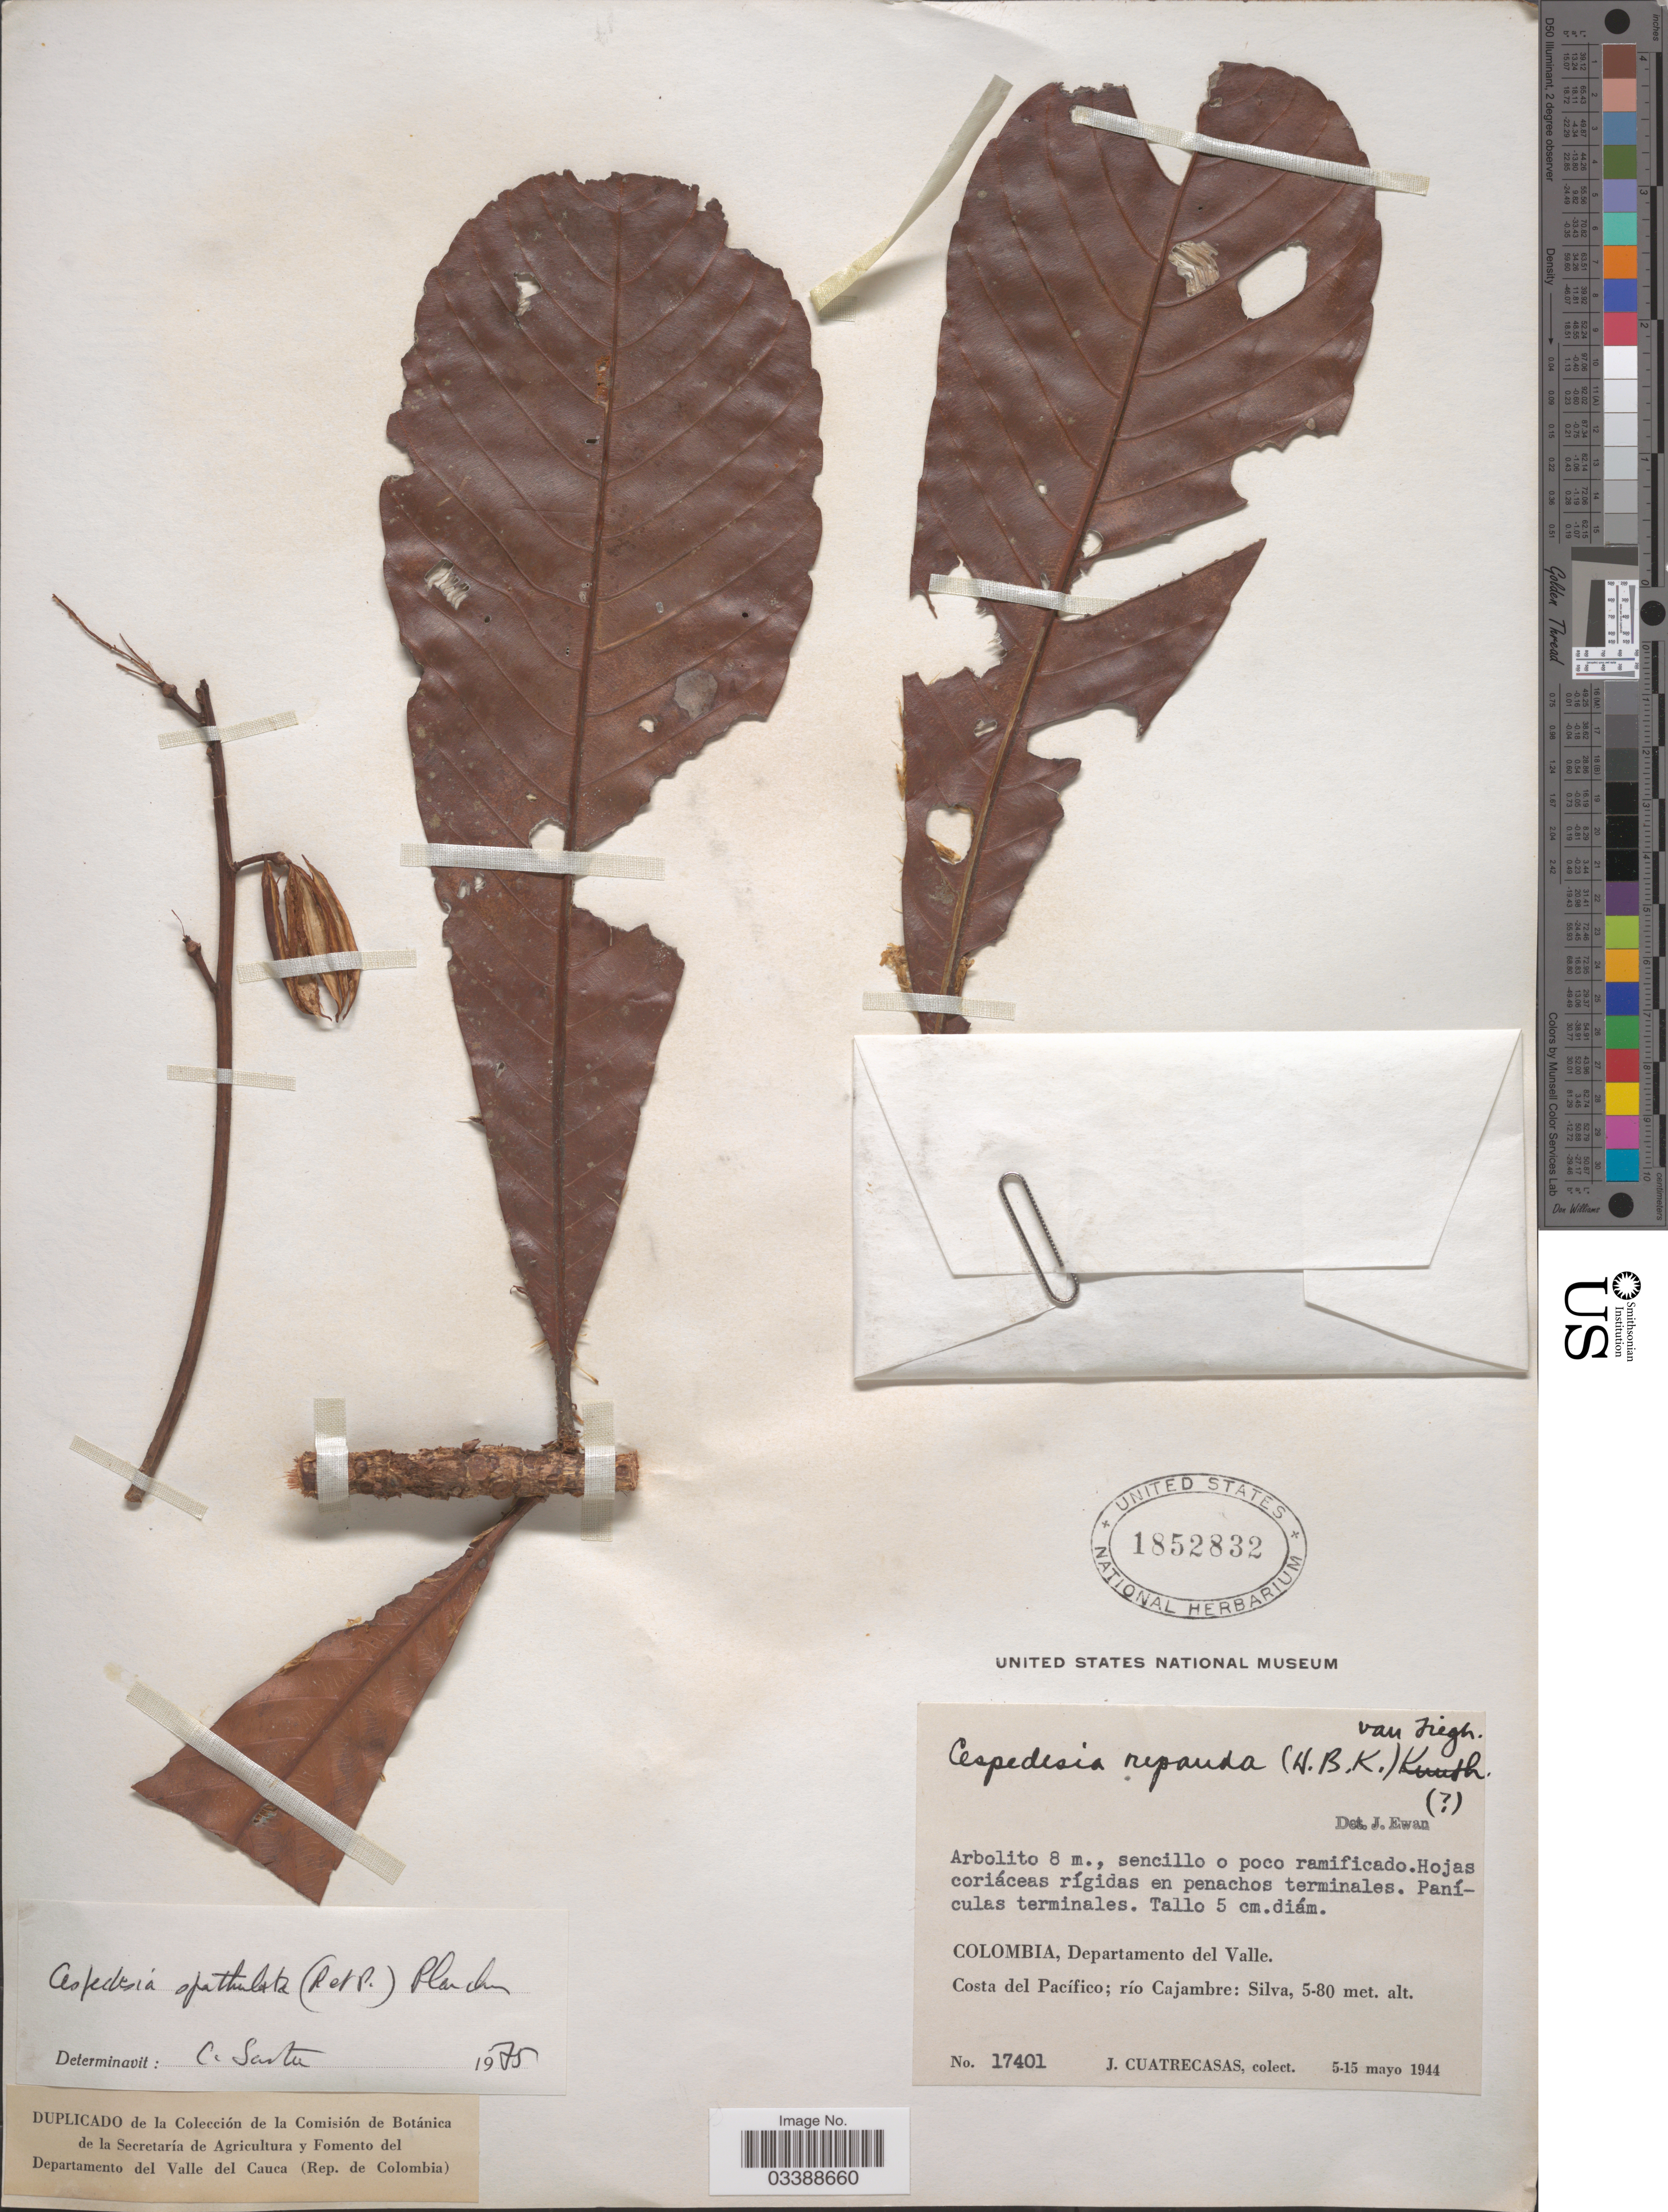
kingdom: Plantae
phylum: Tracheophyta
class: Magnoliopsida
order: Malpighiales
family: Ochnaceae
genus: Cespedesia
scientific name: Cespedesia spathulata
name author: (Ruiz & Pav.) Planch.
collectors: J. Cuatrecasas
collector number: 17401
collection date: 1944-05-05/1944-05-15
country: Colombia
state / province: Valle del Cauca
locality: Departamento del Valle. Costa del Pacífico; río Cajambre: Silva.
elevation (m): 5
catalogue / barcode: US 1852832